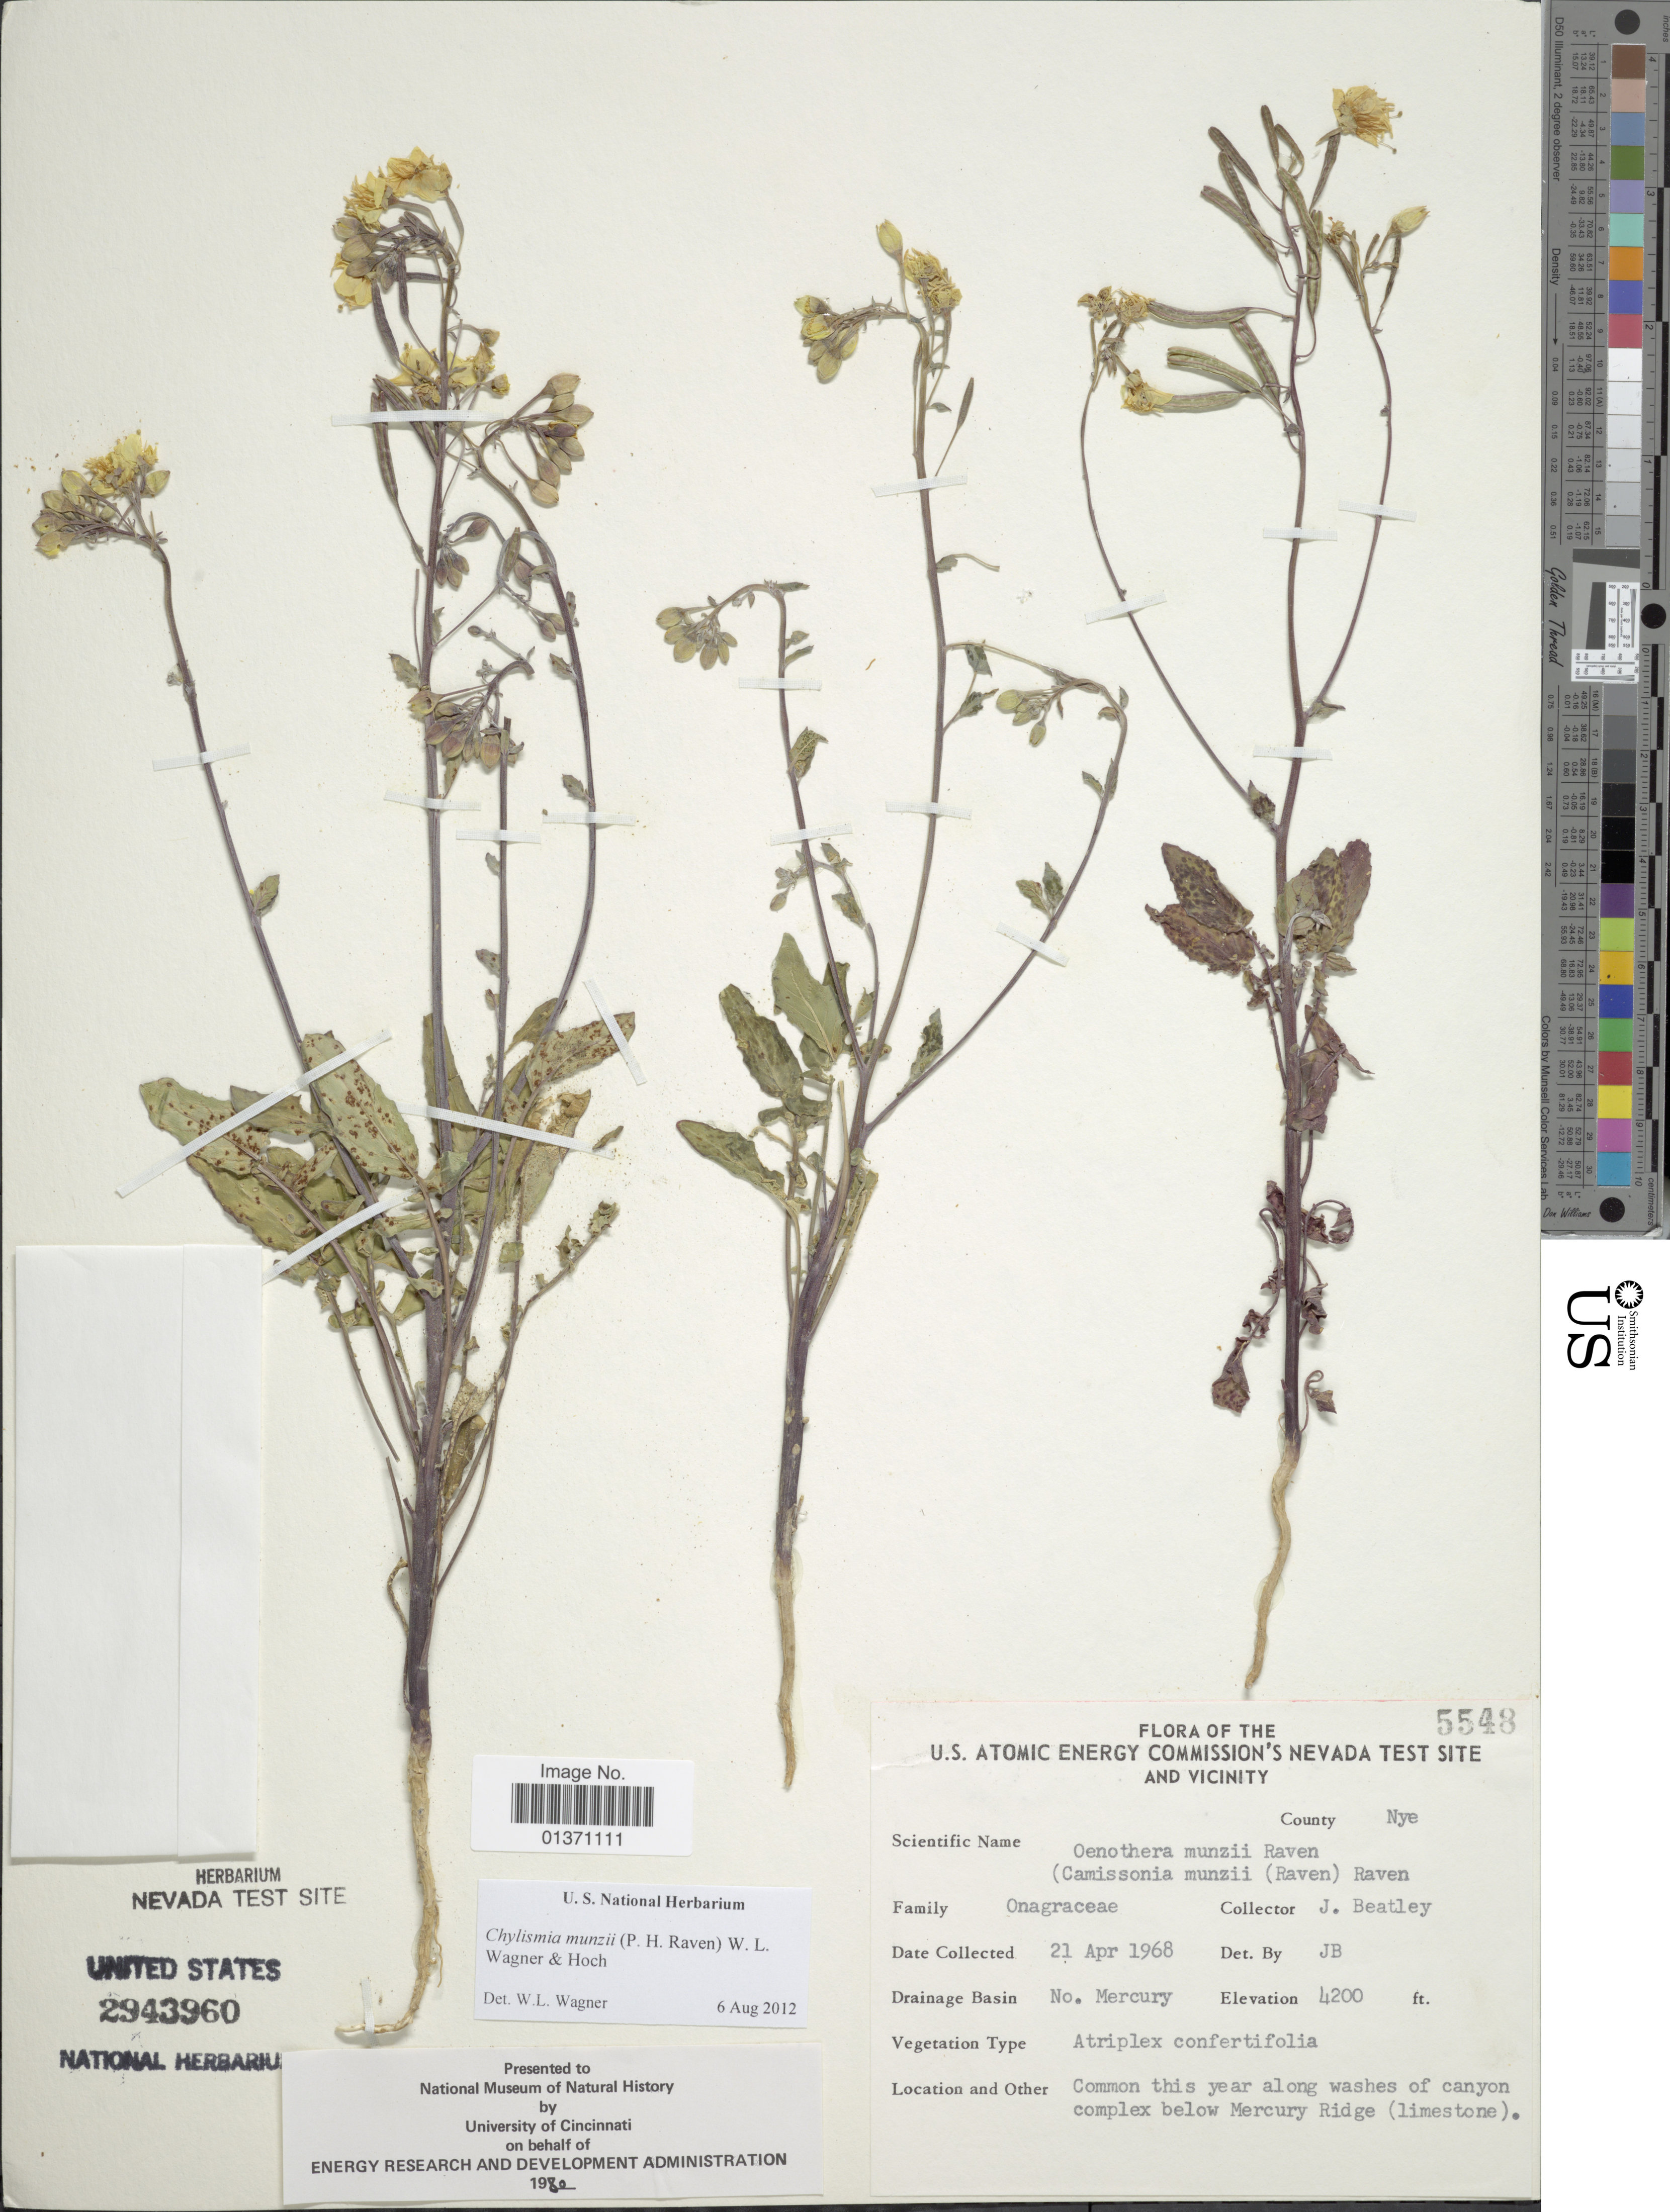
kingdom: Plantae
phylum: Tracheophyta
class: Magnoliopsida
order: Myrtales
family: Onagraceae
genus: Chylismia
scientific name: Chylismia munzii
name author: (P.H. Raven) W.L. Wagner & Hoch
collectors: J. C. Beatley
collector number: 5548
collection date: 1968-04-21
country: United States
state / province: Nevada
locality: U. S. Atomic Energy Commission's Nevada Test Site and Vicinity, No. Mercuy, common this year along washes of canyon complex below Mercury Ridge (limestone), County Nye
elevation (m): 1280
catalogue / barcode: US 2943960